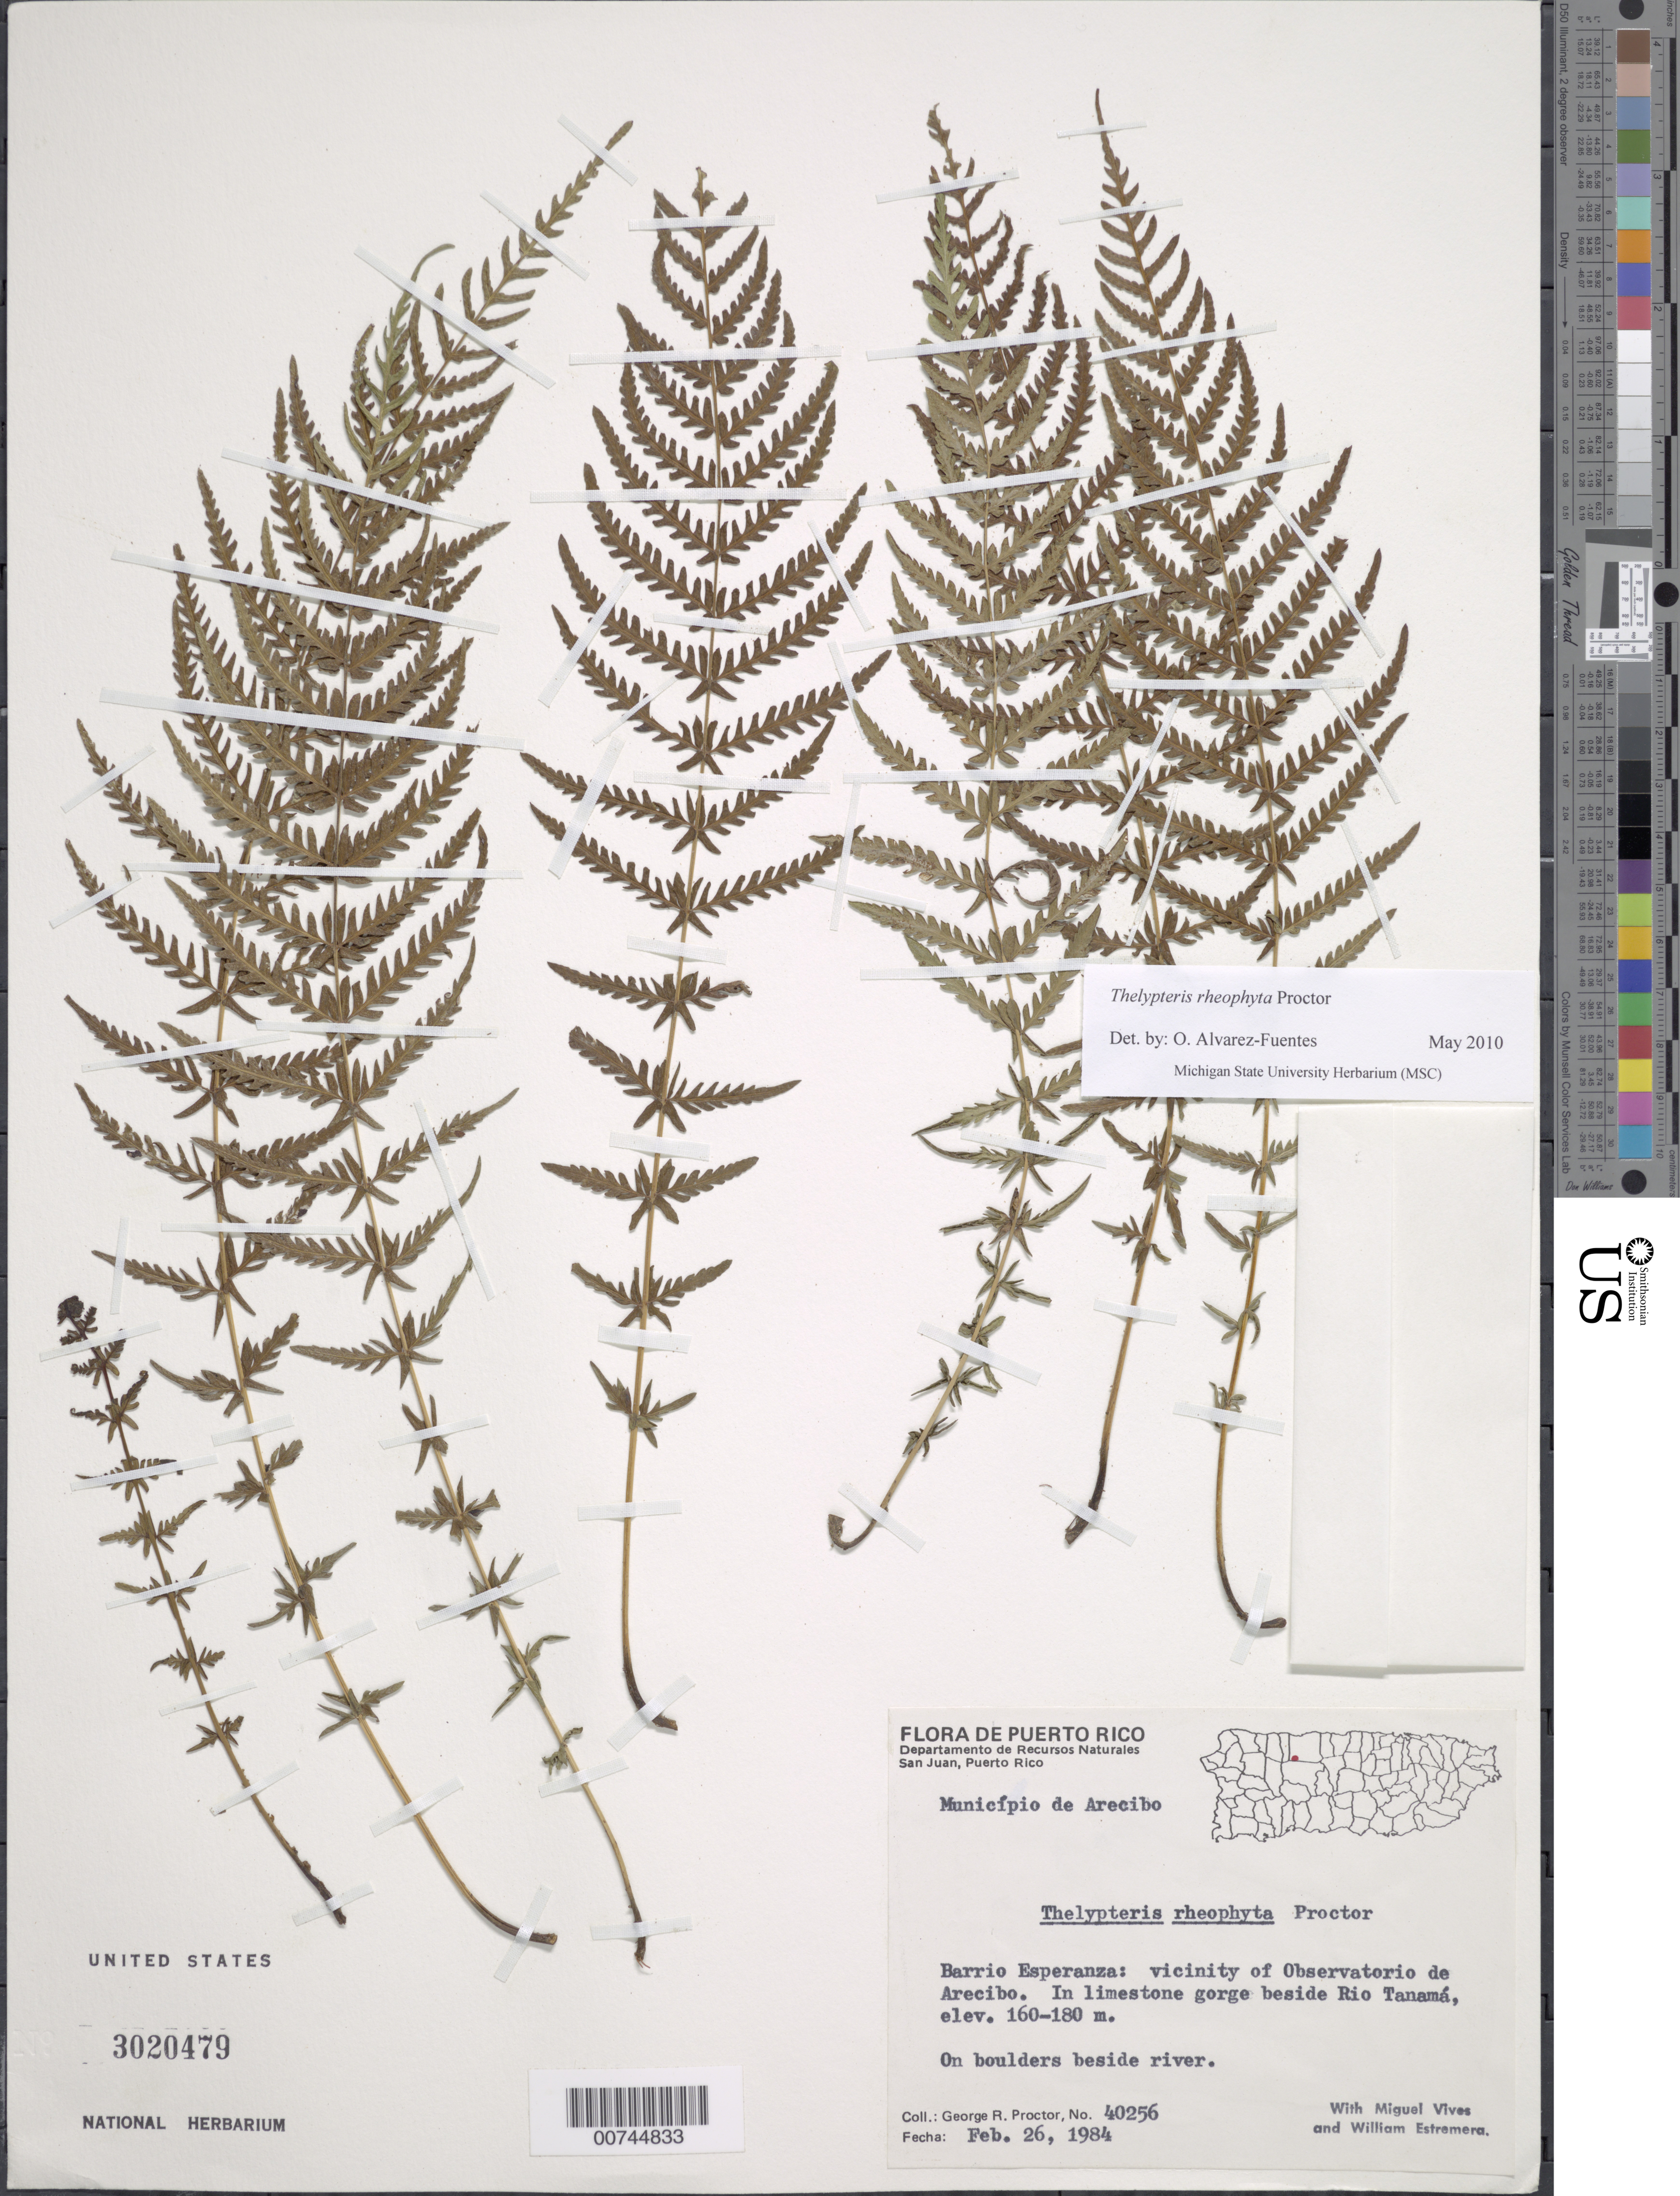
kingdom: Plantae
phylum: Tracheophyta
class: Polypodiopsida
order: Polypodiales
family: Thelypteridaceae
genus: Amauropelta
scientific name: Amauropelta rheophyta (Proctor) comb. nov., ined 2015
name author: (Proctor)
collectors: G. R. Proctor, M. Vives & W. Estremera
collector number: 40256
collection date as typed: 26 Feb 1984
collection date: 1984-02-26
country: Puerto Rico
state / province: Arecibo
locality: Barrio Esperanza: vicinity of Observatorio de Arecibo. In limestone gorge beside Río Tanamá. Municipio de Arecibo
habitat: On boulders beside river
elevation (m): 160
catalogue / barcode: US 3020479